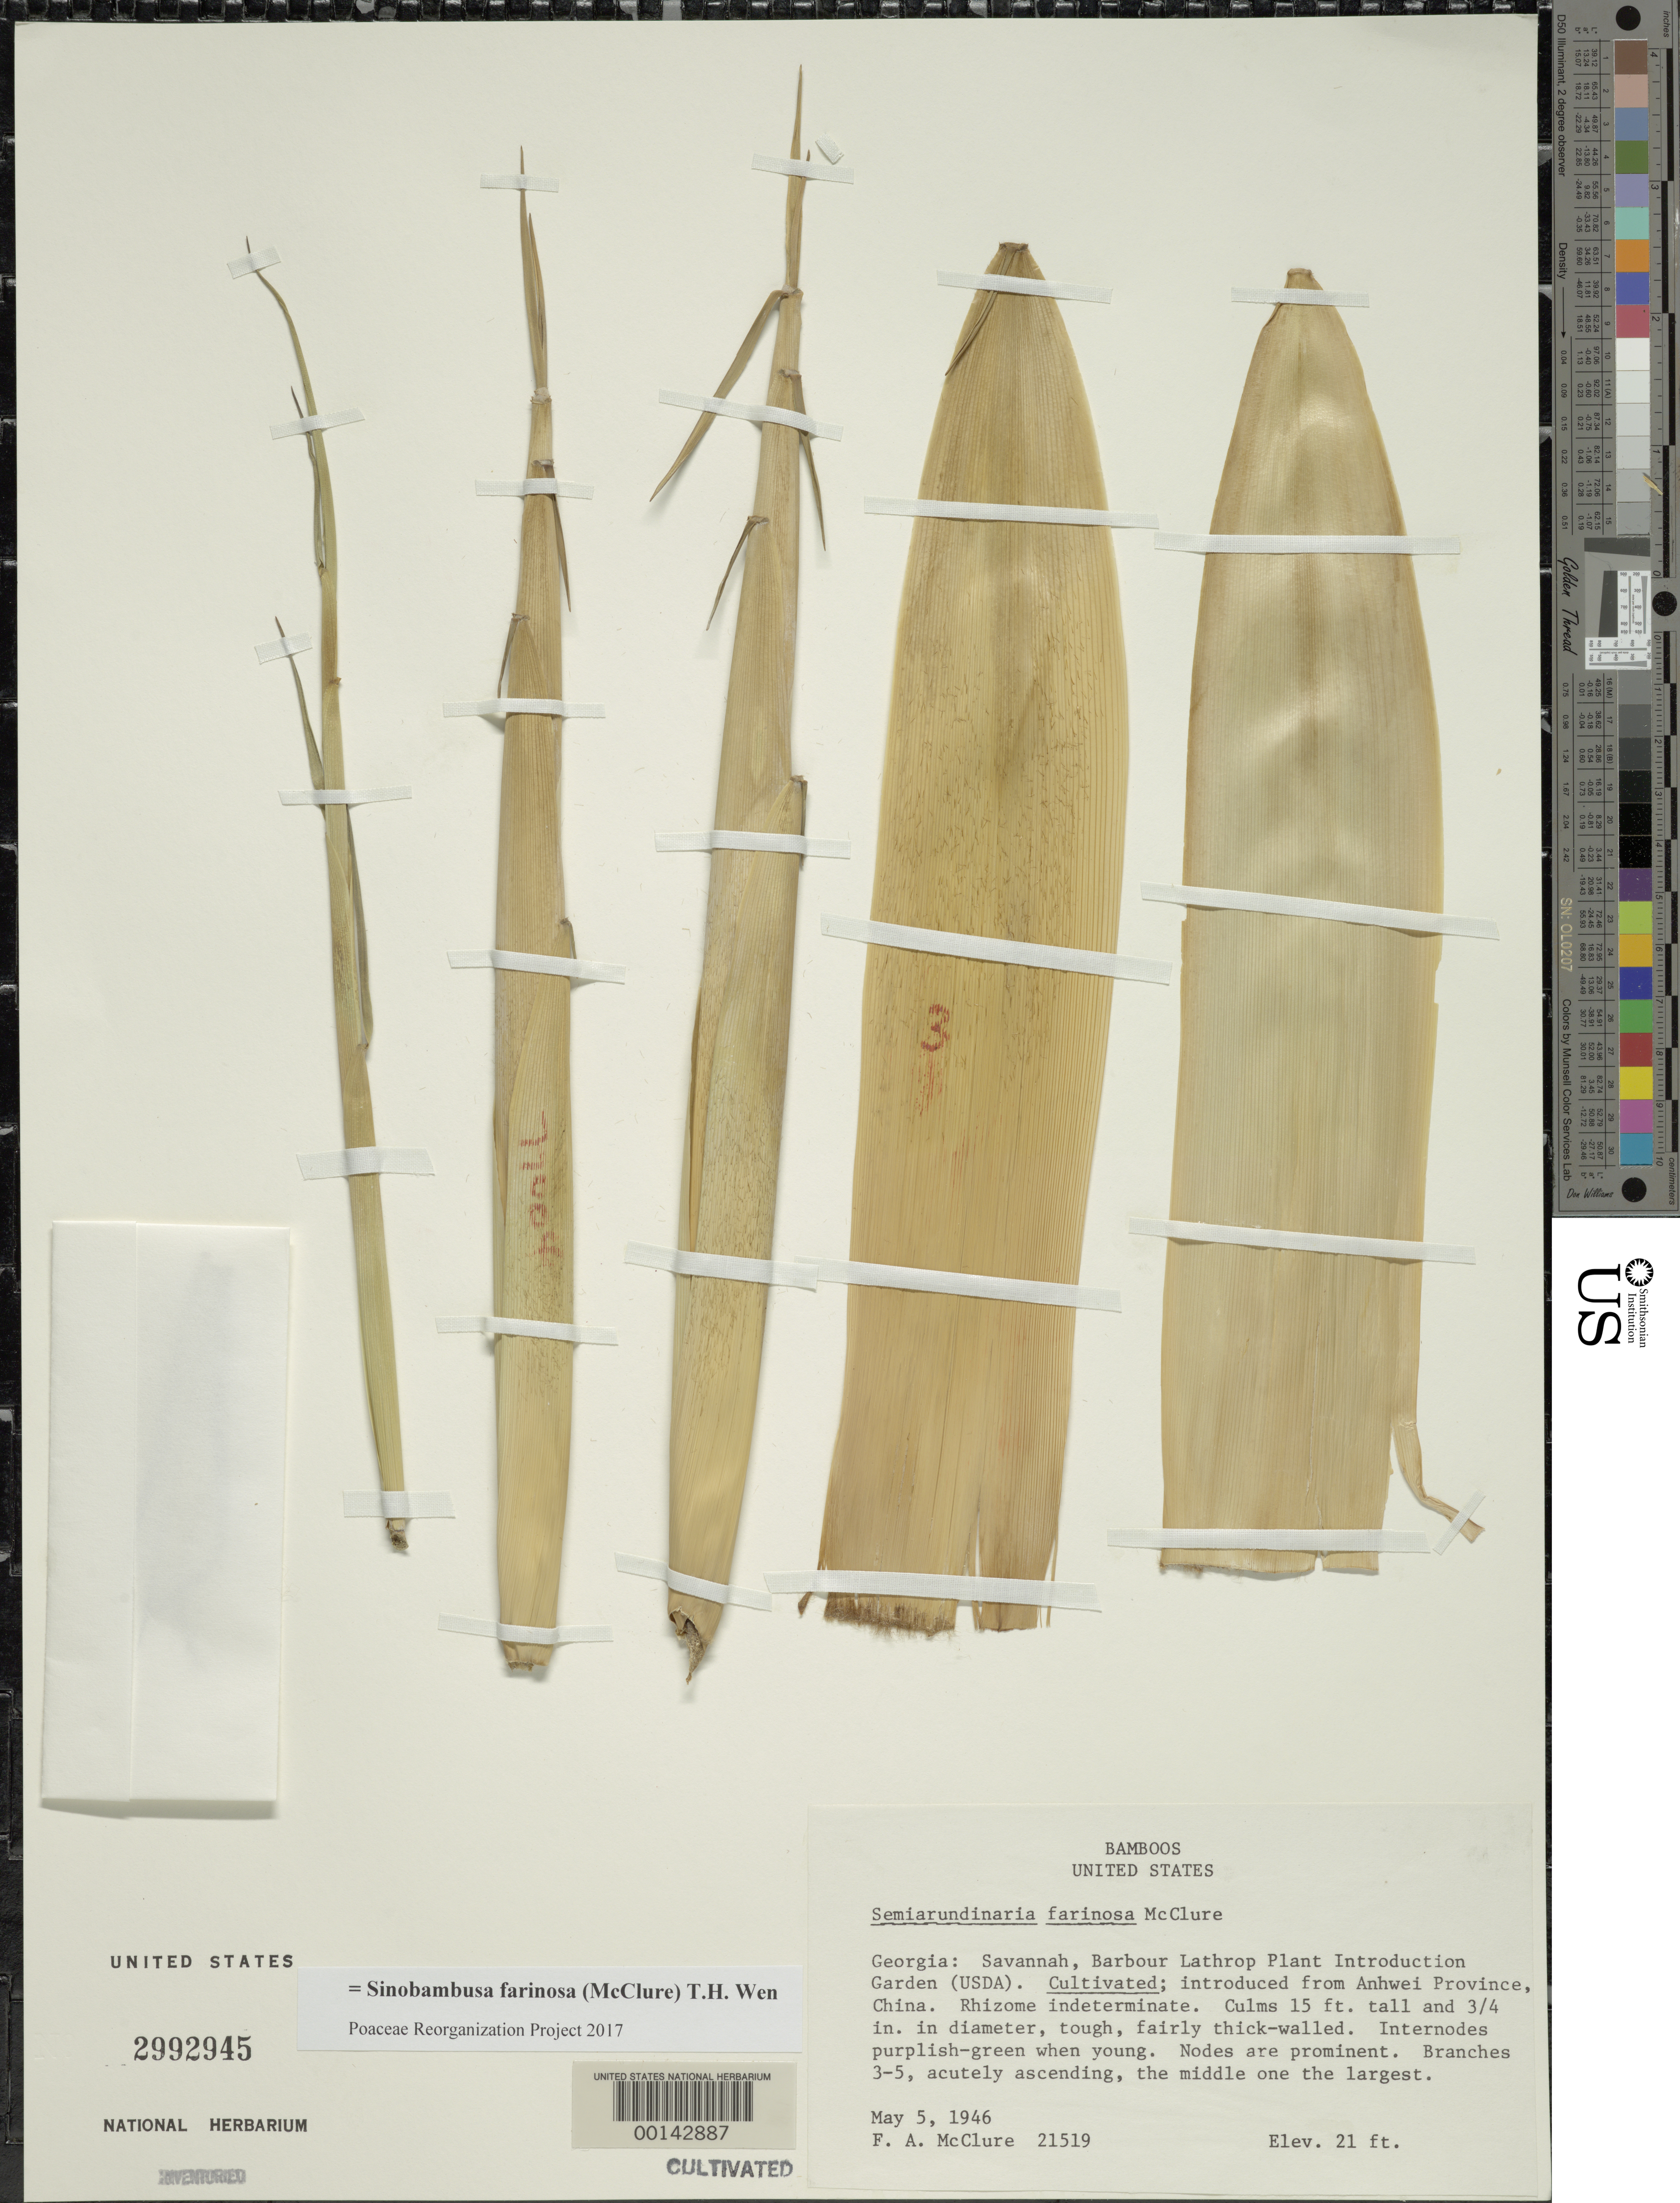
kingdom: Plantae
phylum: Tracheophyta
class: Liliopsida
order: Poales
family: Poaceae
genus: Sinobambusa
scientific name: Sinobambusa farinosa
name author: (McClure) T.H. Wen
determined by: Poaceae Reorganization Project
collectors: F. A. McClure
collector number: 21519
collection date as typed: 05 May 1946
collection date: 1946-05-05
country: United States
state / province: Georgia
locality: Savannah, Barbour Lathrop Plant Introduction Garden (USDA)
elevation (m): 6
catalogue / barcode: US 2992945